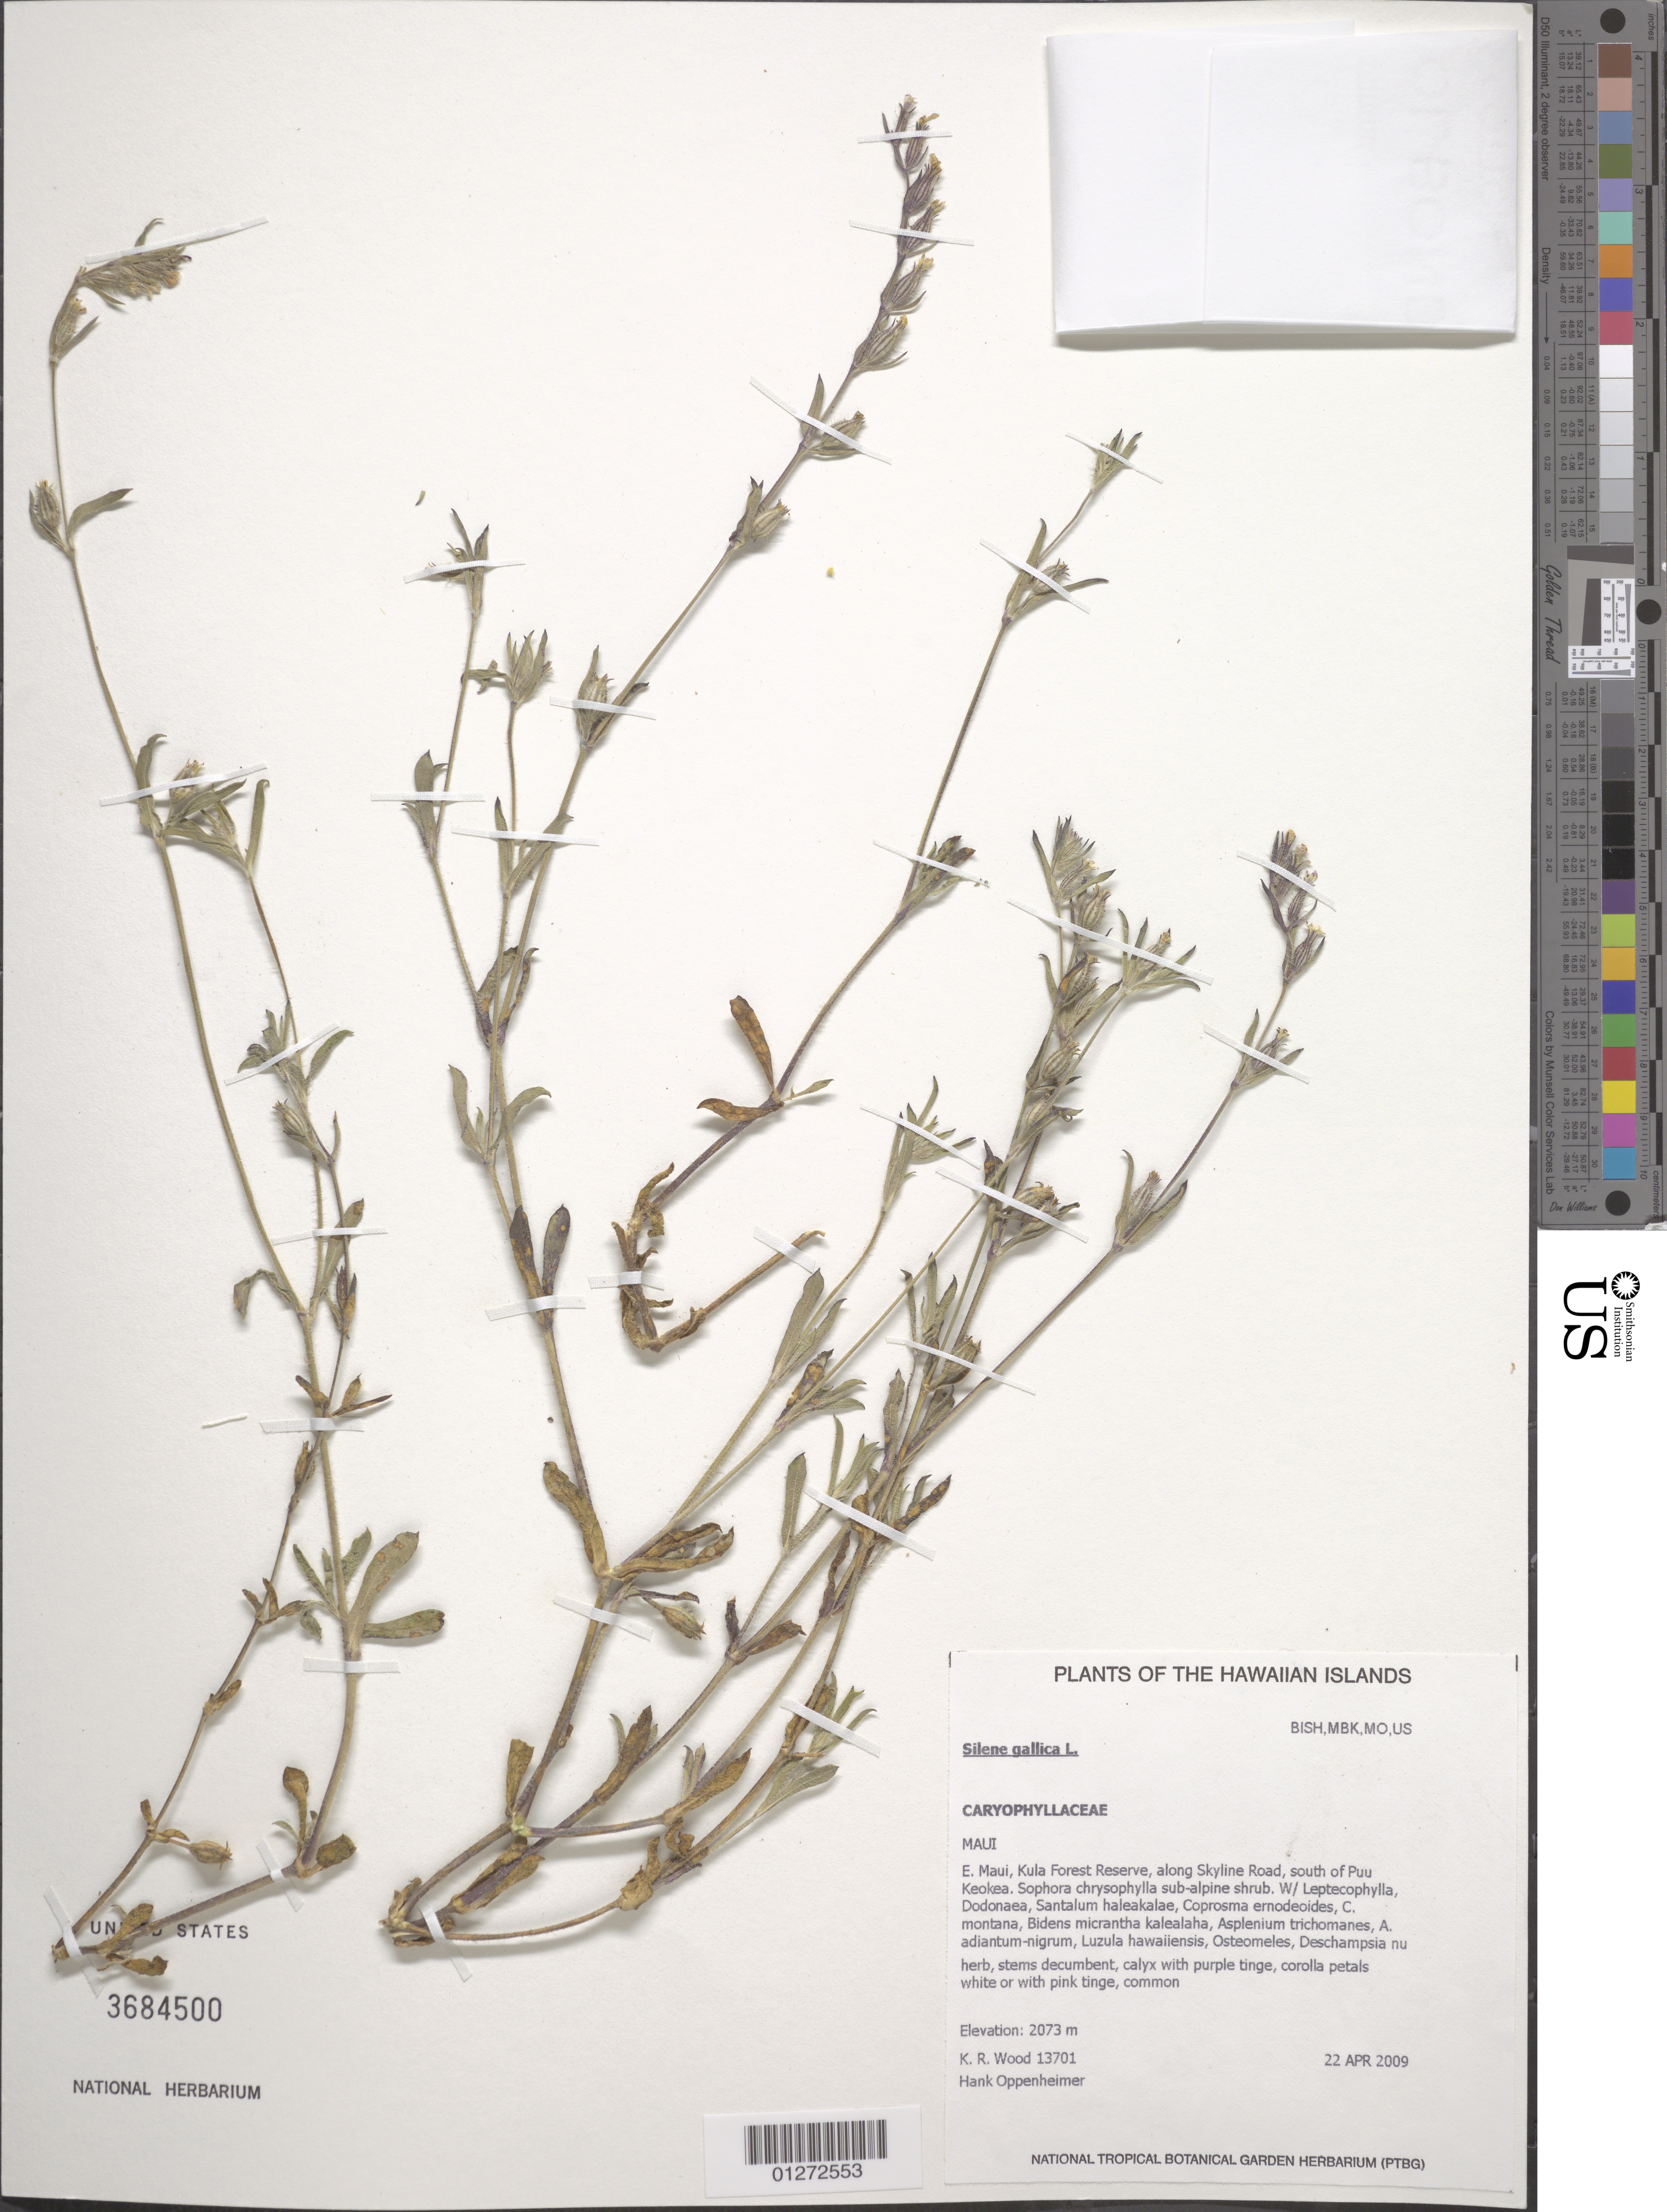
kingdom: Plantae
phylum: Tracheophyta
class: Magnoliopsida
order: Caryophyllales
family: Caryophyllaceae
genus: Silene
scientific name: Silene gallica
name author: L.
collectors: K. R. Wood & H. L. Oppenheimer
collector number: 13701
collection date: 2009-04-22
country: United States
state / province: Hawaii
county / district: Maui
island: Maui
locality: E. Maui, Kula Forest Reserve, along Skyline Road, south of Pu'u Keokea.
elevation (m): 2073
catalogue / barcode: US 3684500